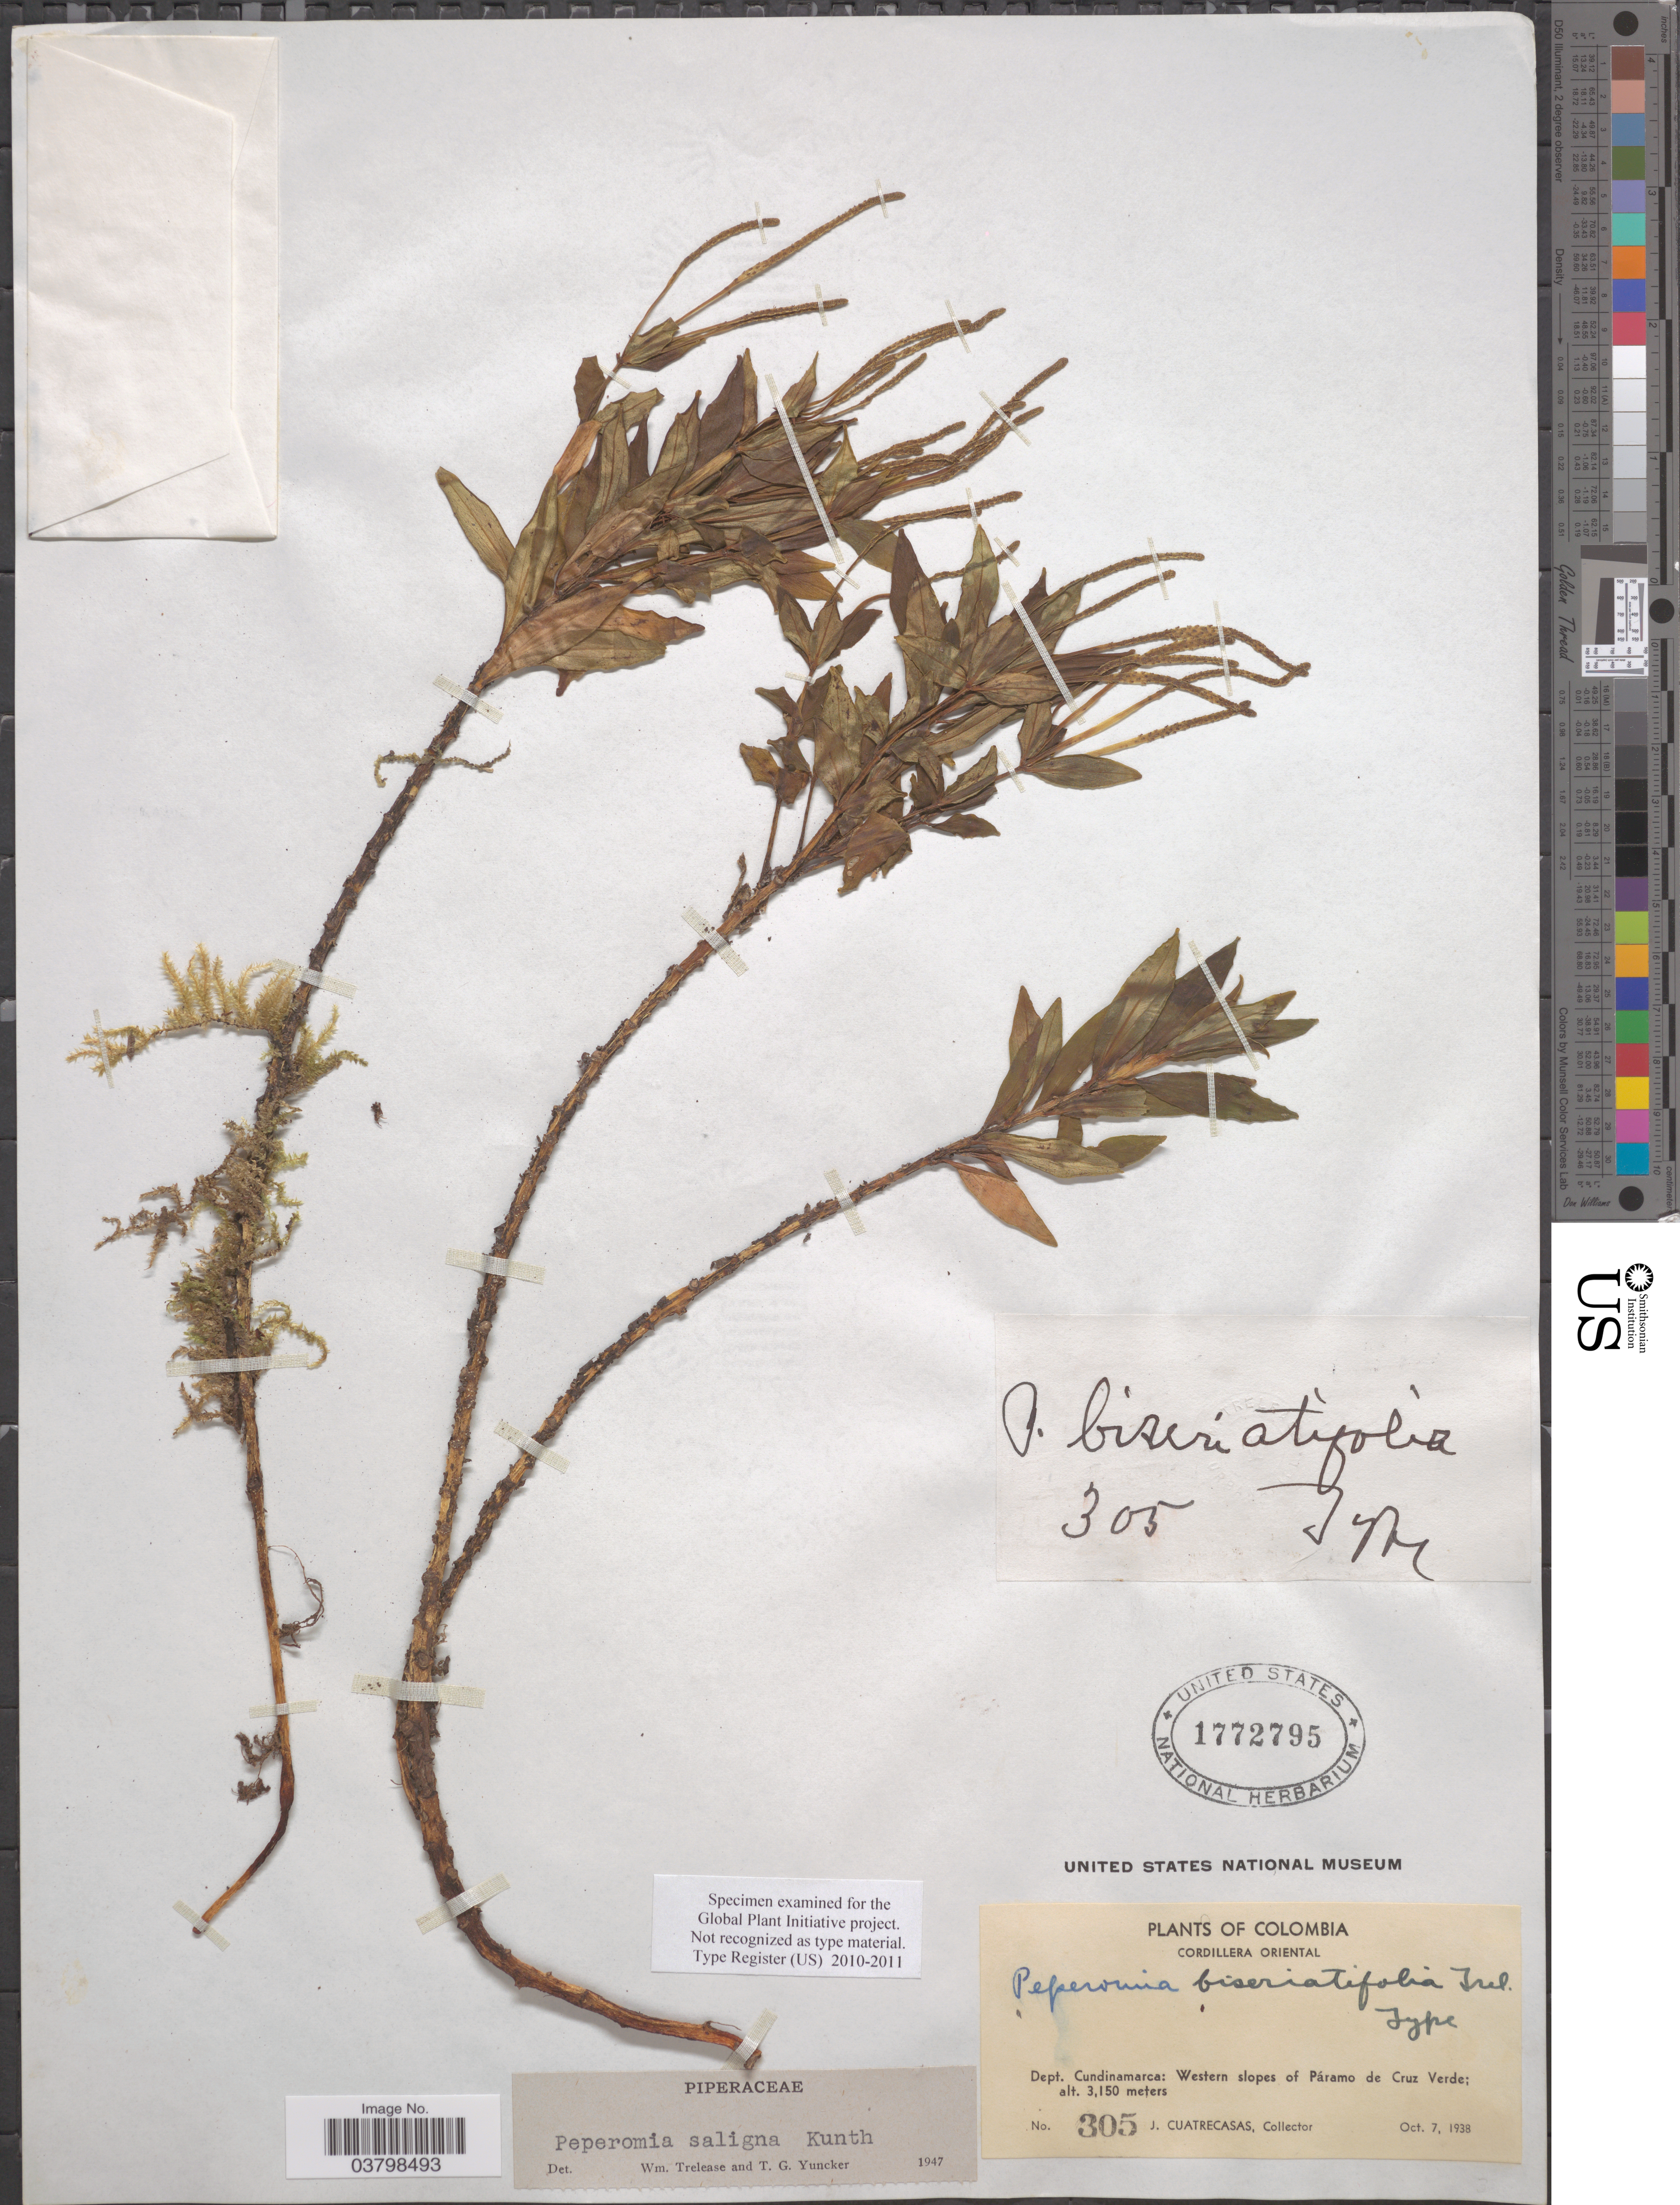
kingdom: Plantae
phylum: Tracheophyta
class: Magnoliopsida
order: Piperales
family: Piperaceae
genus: Peperomia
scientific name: Peperomia saligna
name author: Kunth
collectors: J. Cuatrecasas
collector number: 305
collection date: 1938-10-07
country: Colombia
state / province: Cundinamarca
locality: Cordillera Oriental. Dept. Cundinamarca: Western slopes of Páramo de Cruz Verde.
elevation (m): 3150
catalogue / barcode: US 1772795